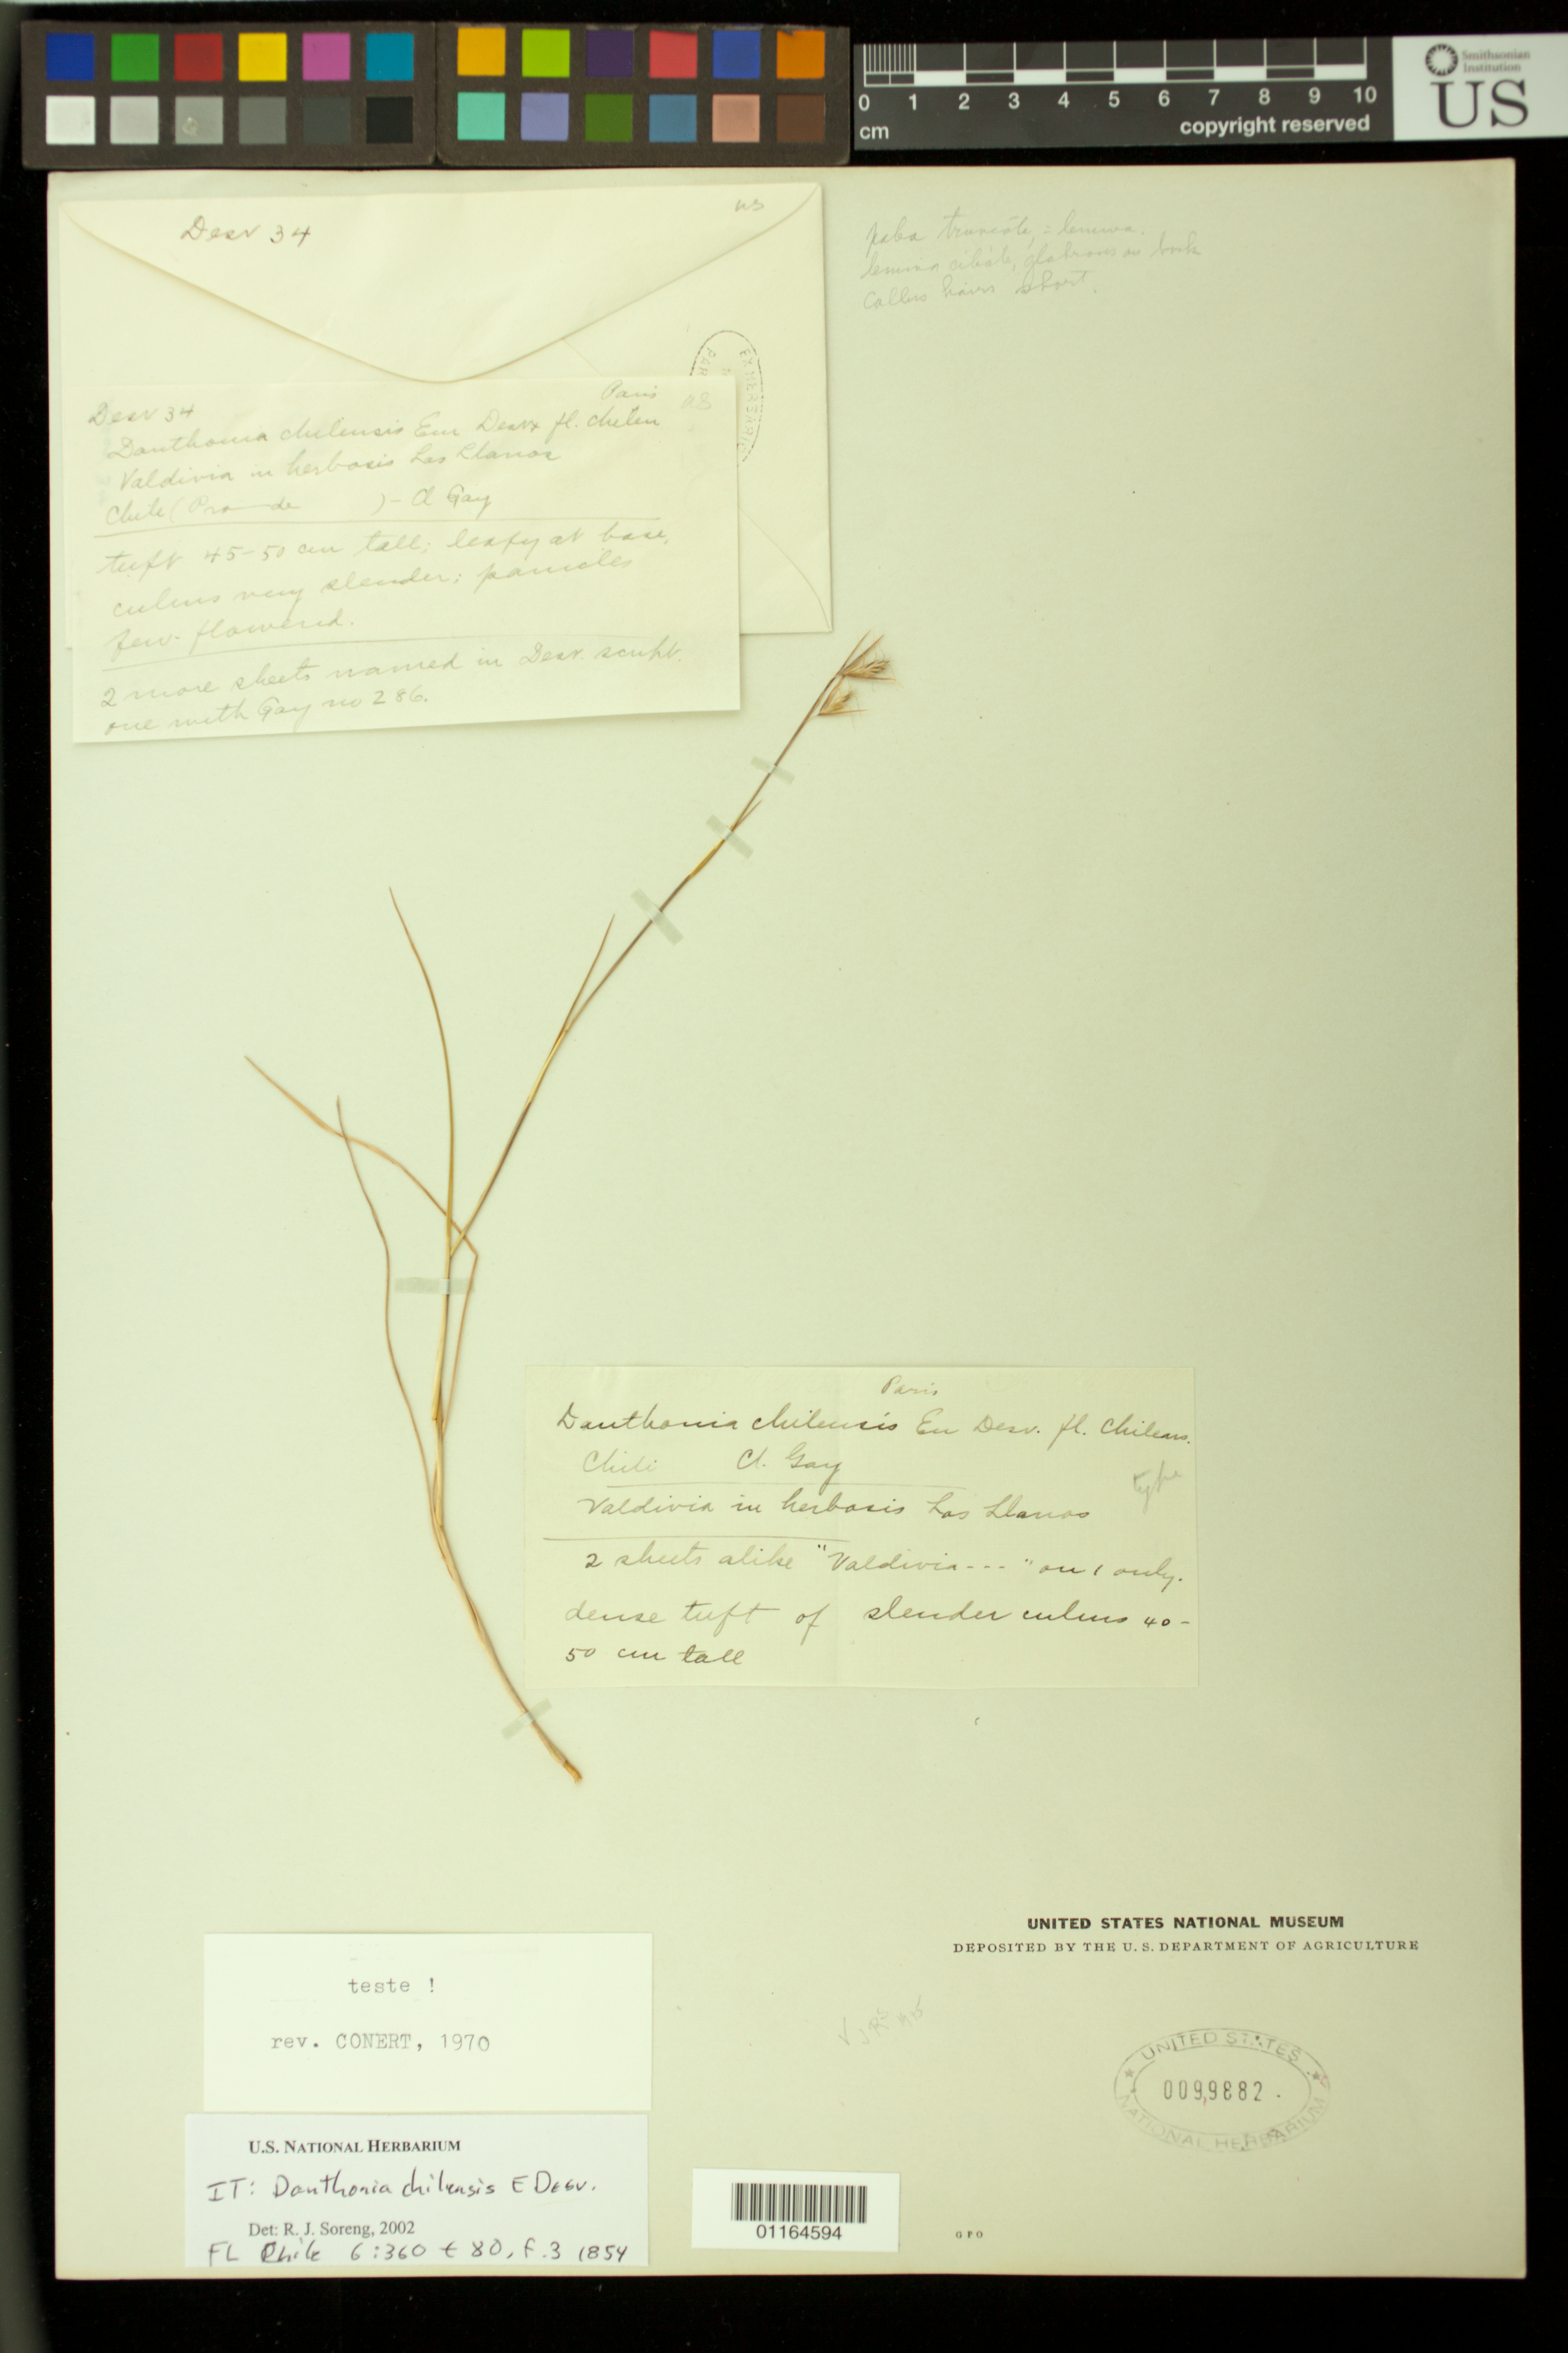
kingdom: Plantae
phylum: Tracheophyta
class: Liliopsida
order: Poales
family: Poaceae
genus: Danthonia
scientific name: Danthonia chilensis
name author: É. Desv.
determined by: Soreng, Robert J., Research Associate (BOT), Smithsonian Institution - National Museum of Natural History (UNITED STATES)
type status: Type Collection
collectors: C. Gay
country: Chile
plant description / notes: Fragmentary material of type specimen(s?) ex herb. Paris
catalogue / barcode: US 99882